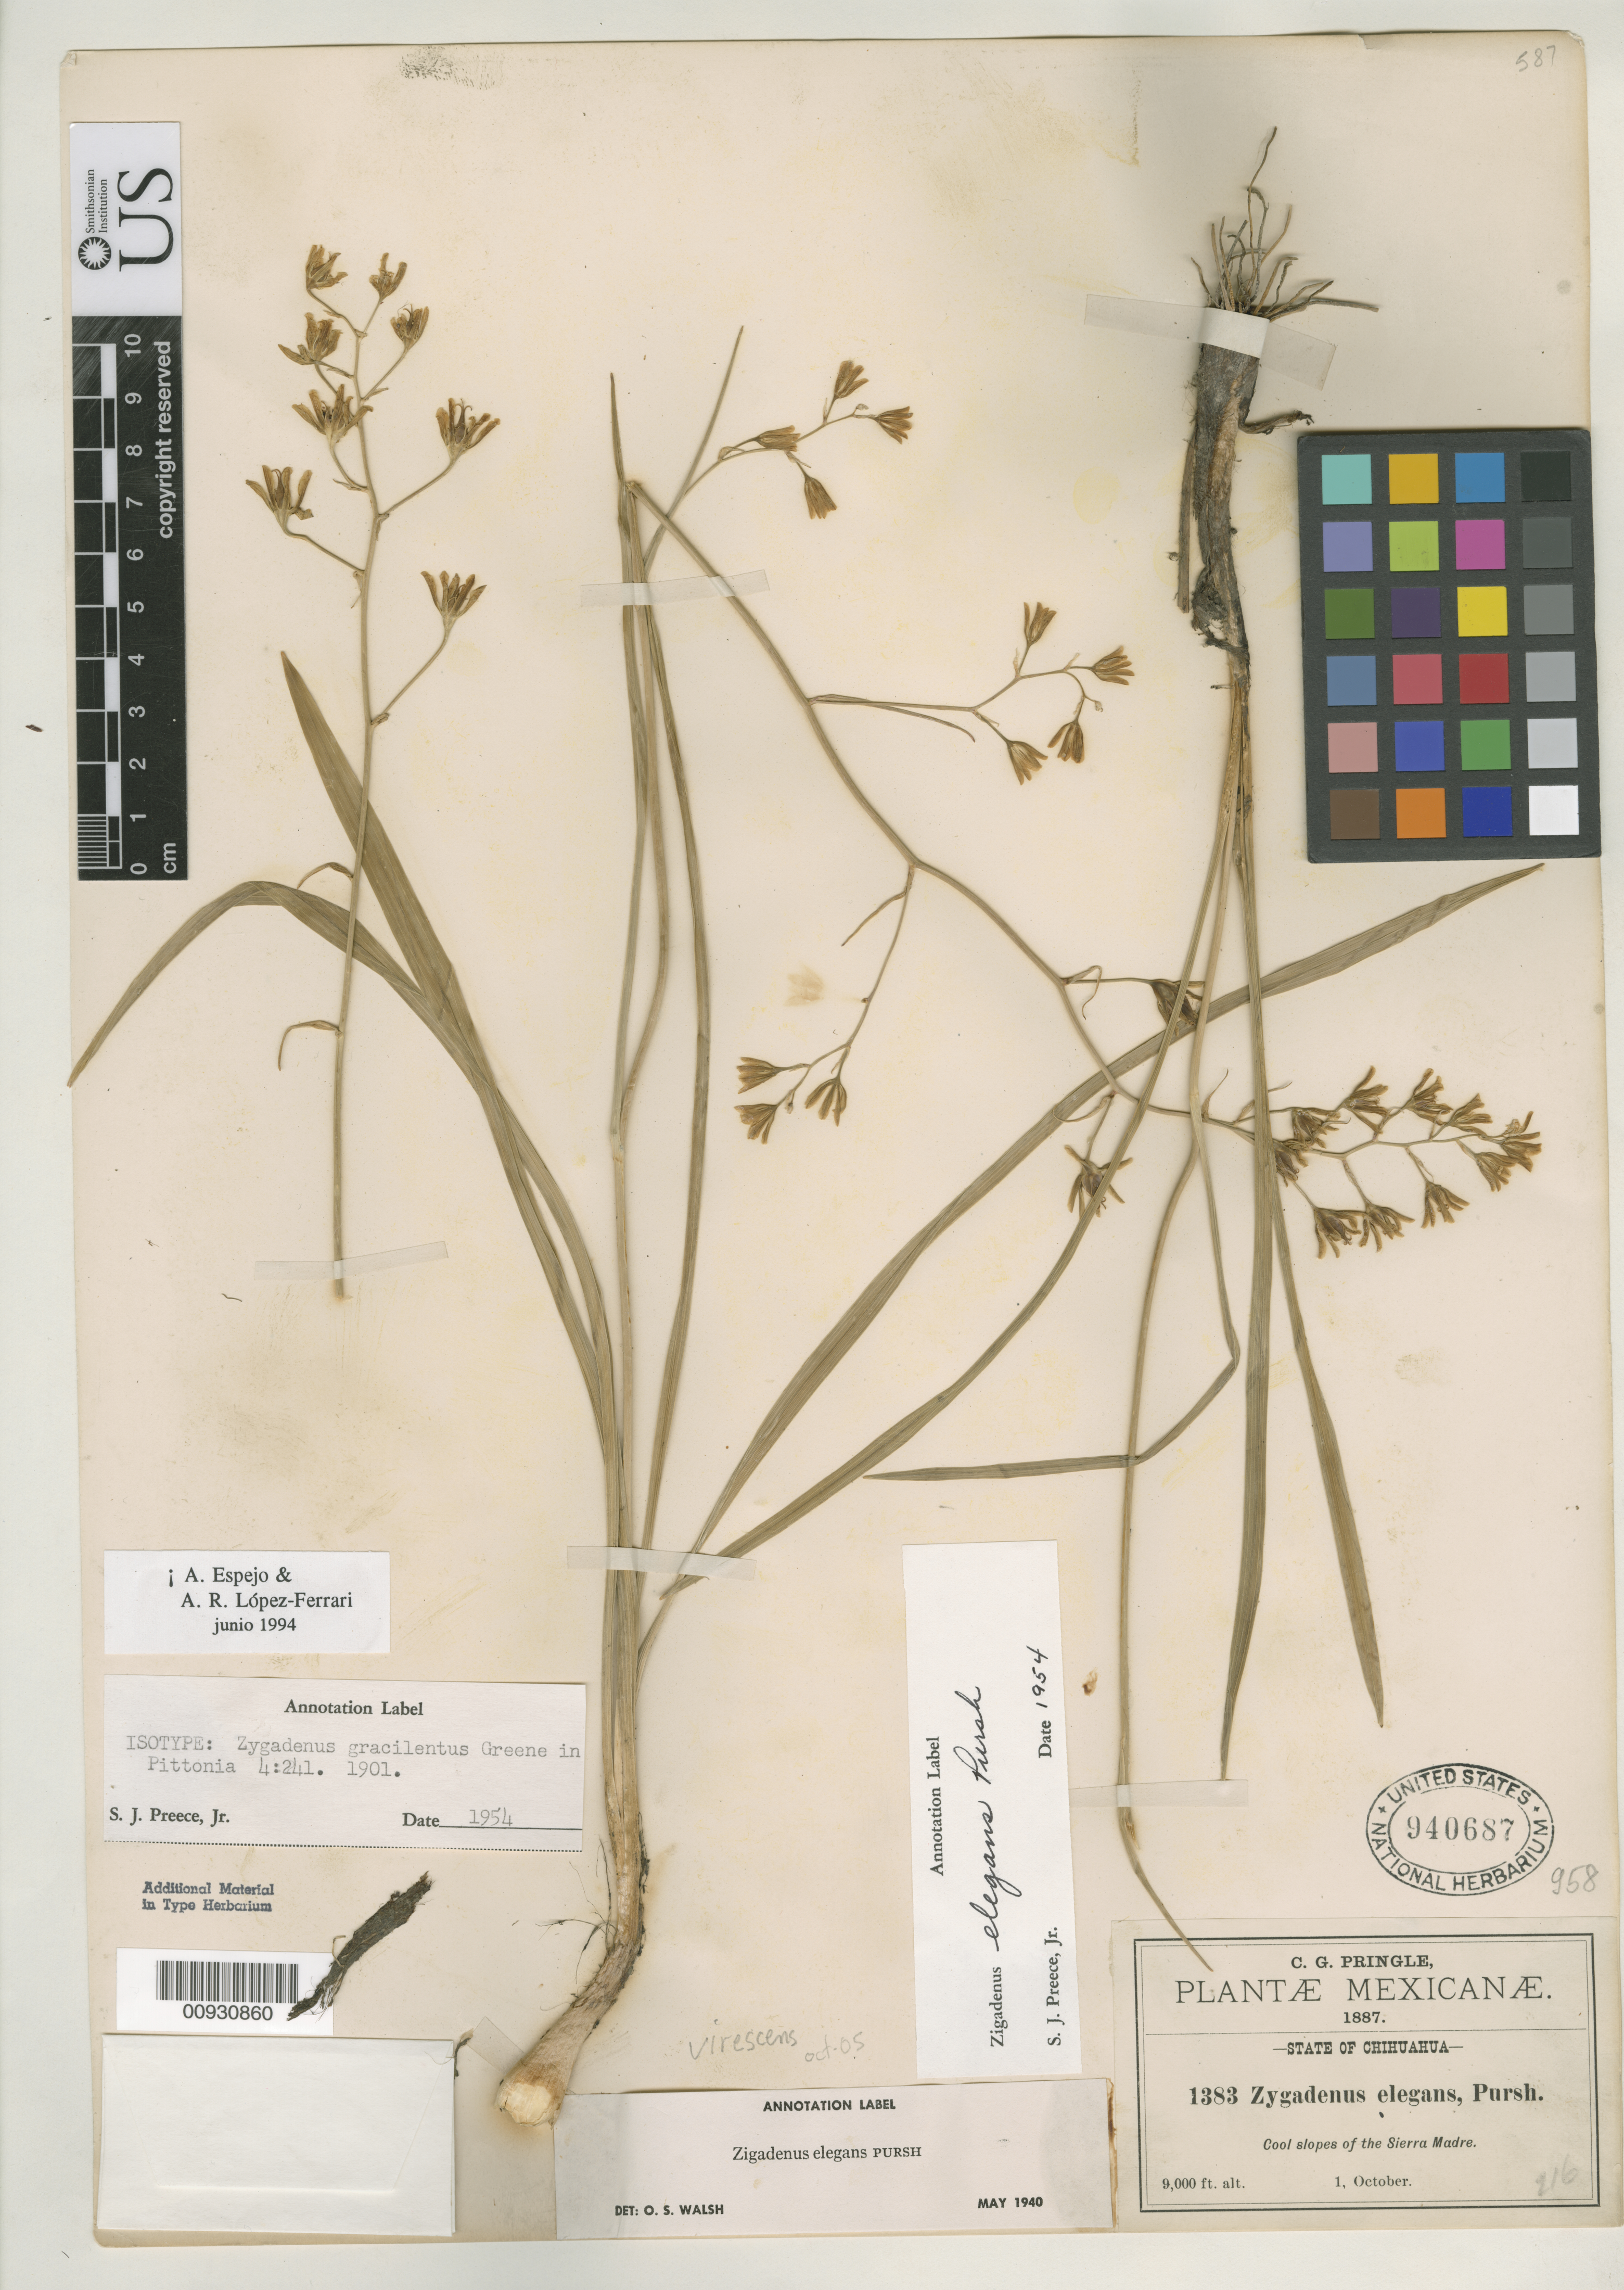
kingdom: Plantae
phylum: Tracheophyta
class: Liliopsida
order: Liliales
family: Melanthiaceae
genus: Zigadenus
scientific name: Zigadenus gracilentus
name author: Greene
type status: Isotype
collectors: C. G. Pringle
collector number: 1383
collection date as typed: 01 Oct 1887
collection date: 1887-10-01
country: Mexico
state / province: Chihuahua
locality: Slopes of Sierra Madre.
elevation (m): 2743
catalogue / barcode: US 940687